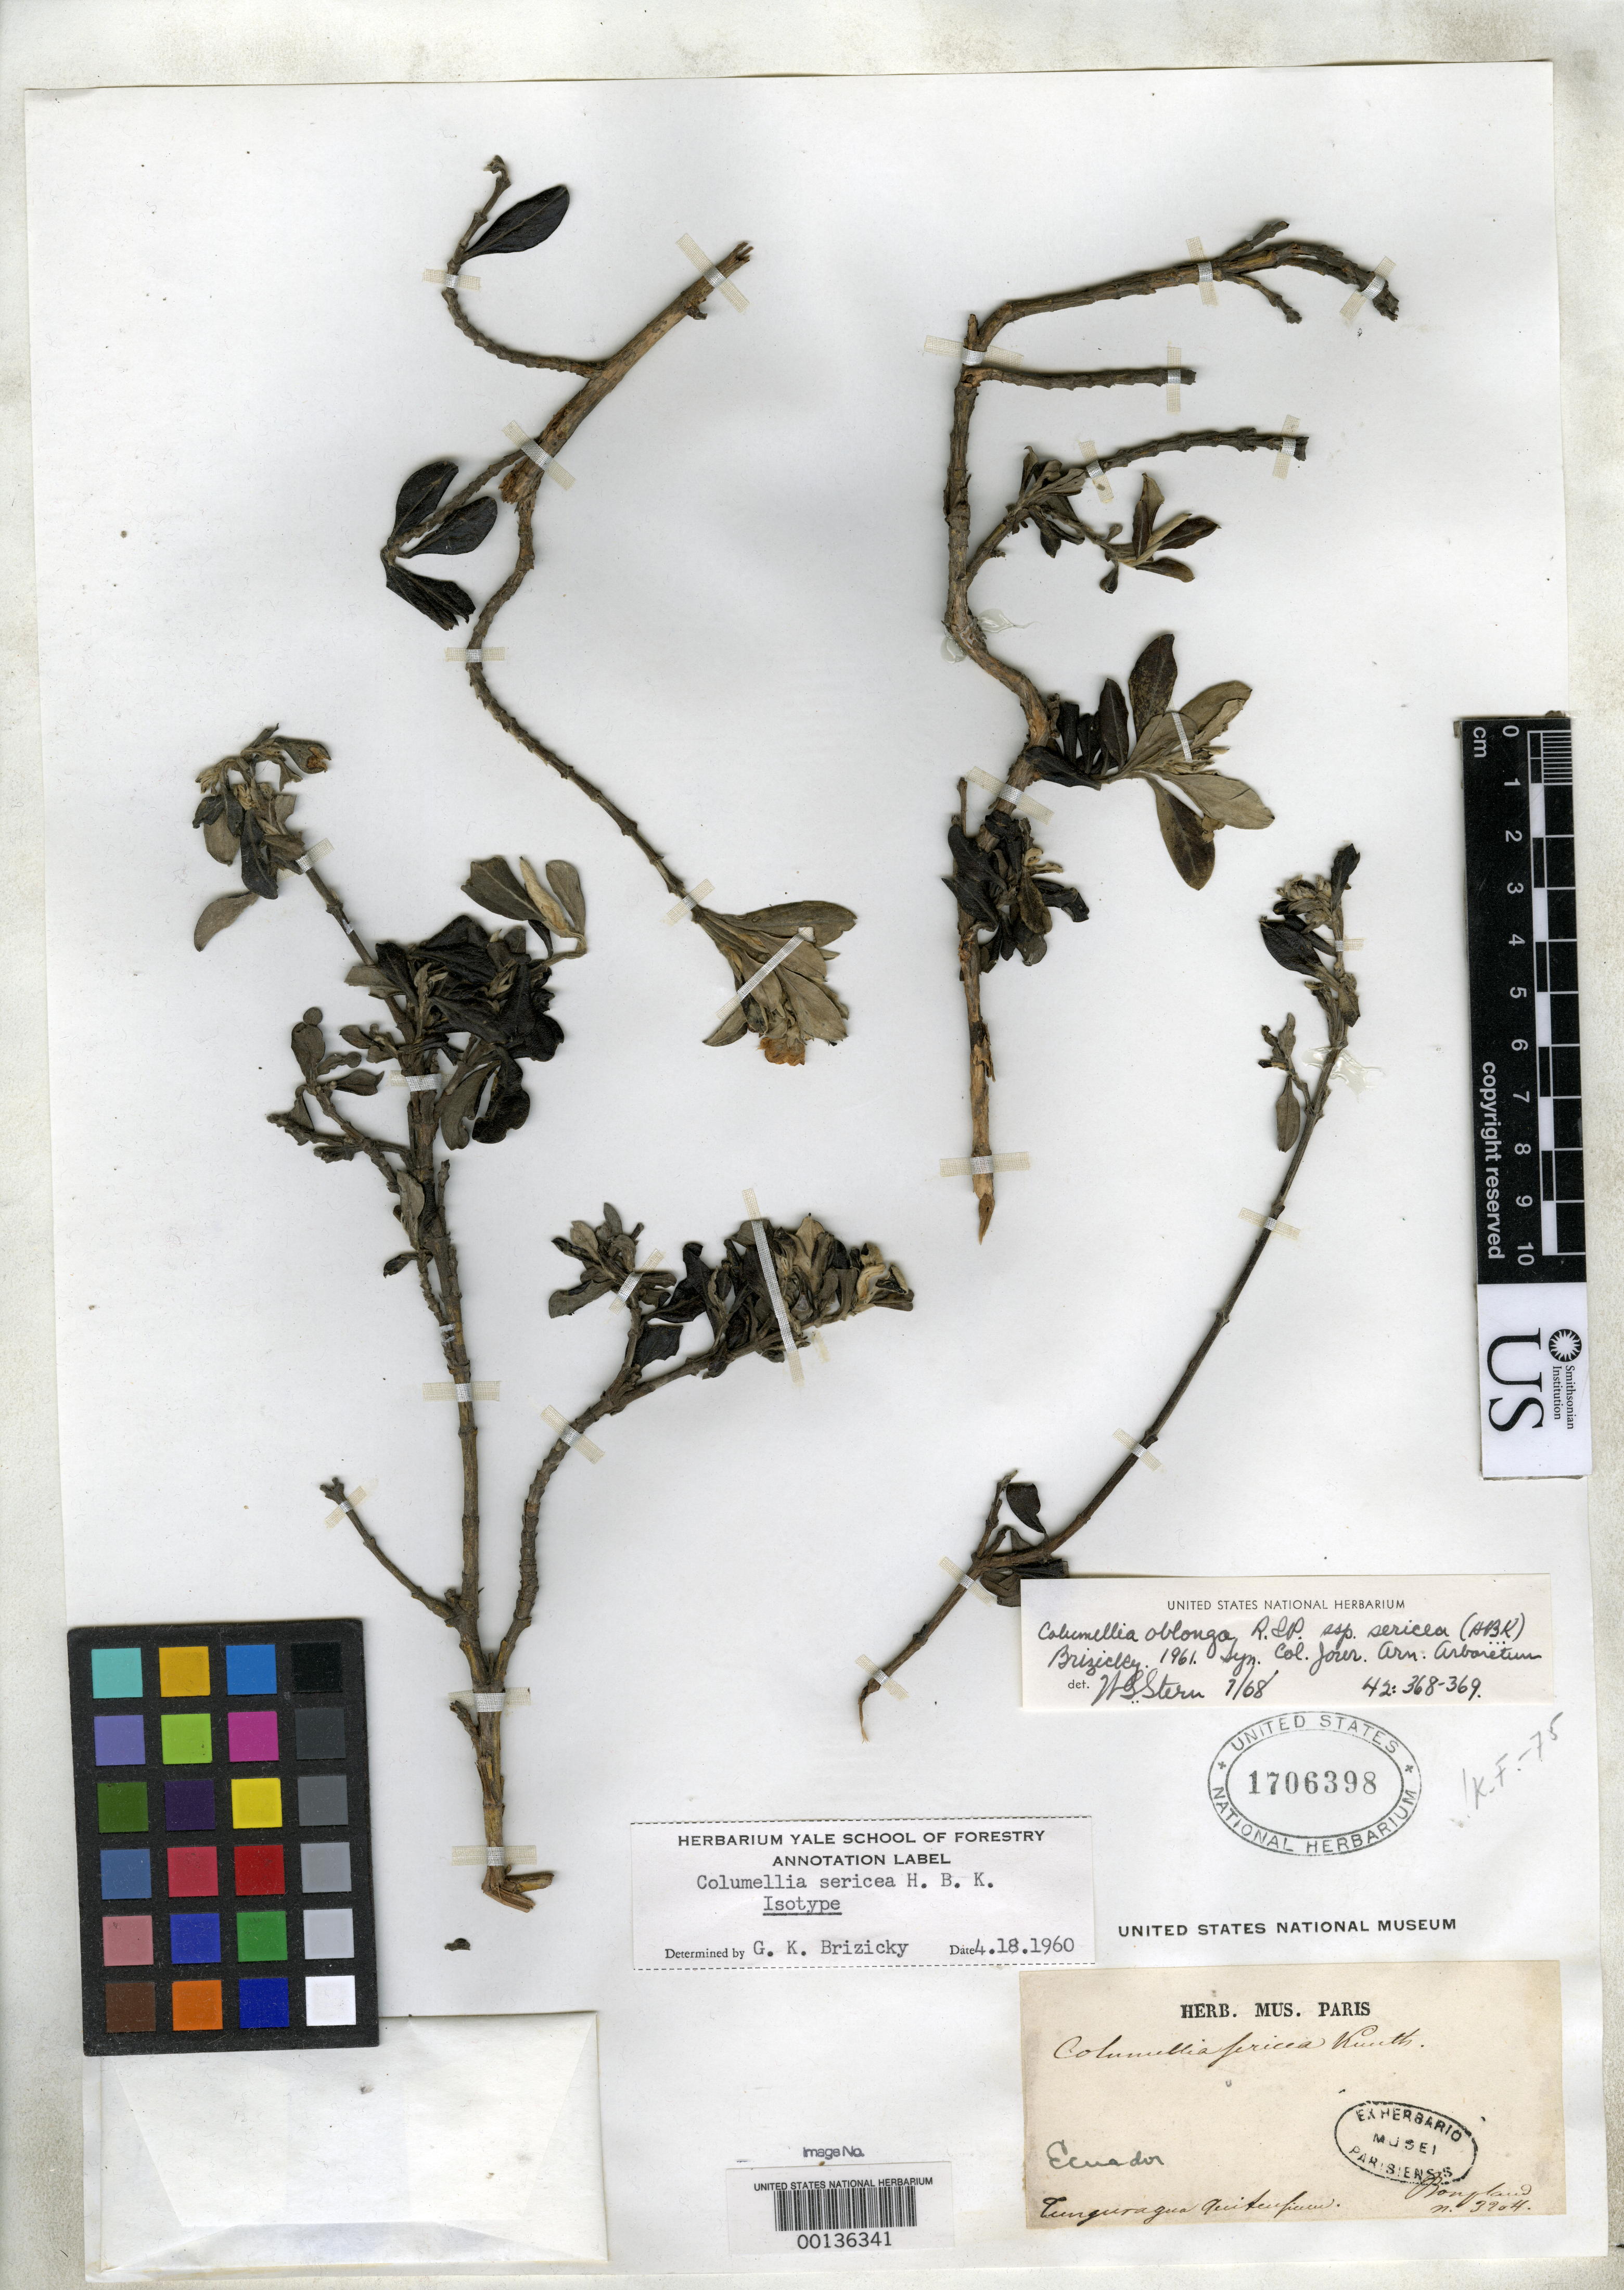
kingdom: Plantae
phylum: Tracheophyta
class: Magnoliopsida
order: Bruniales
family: Columelliaceae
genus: Columellia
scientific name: Columellia sericea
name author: Kunth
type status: Isotype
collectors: A. J. A. Bonpland & F. W. Humboldt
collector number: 3204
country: Ecuador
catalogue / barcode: US 1706398